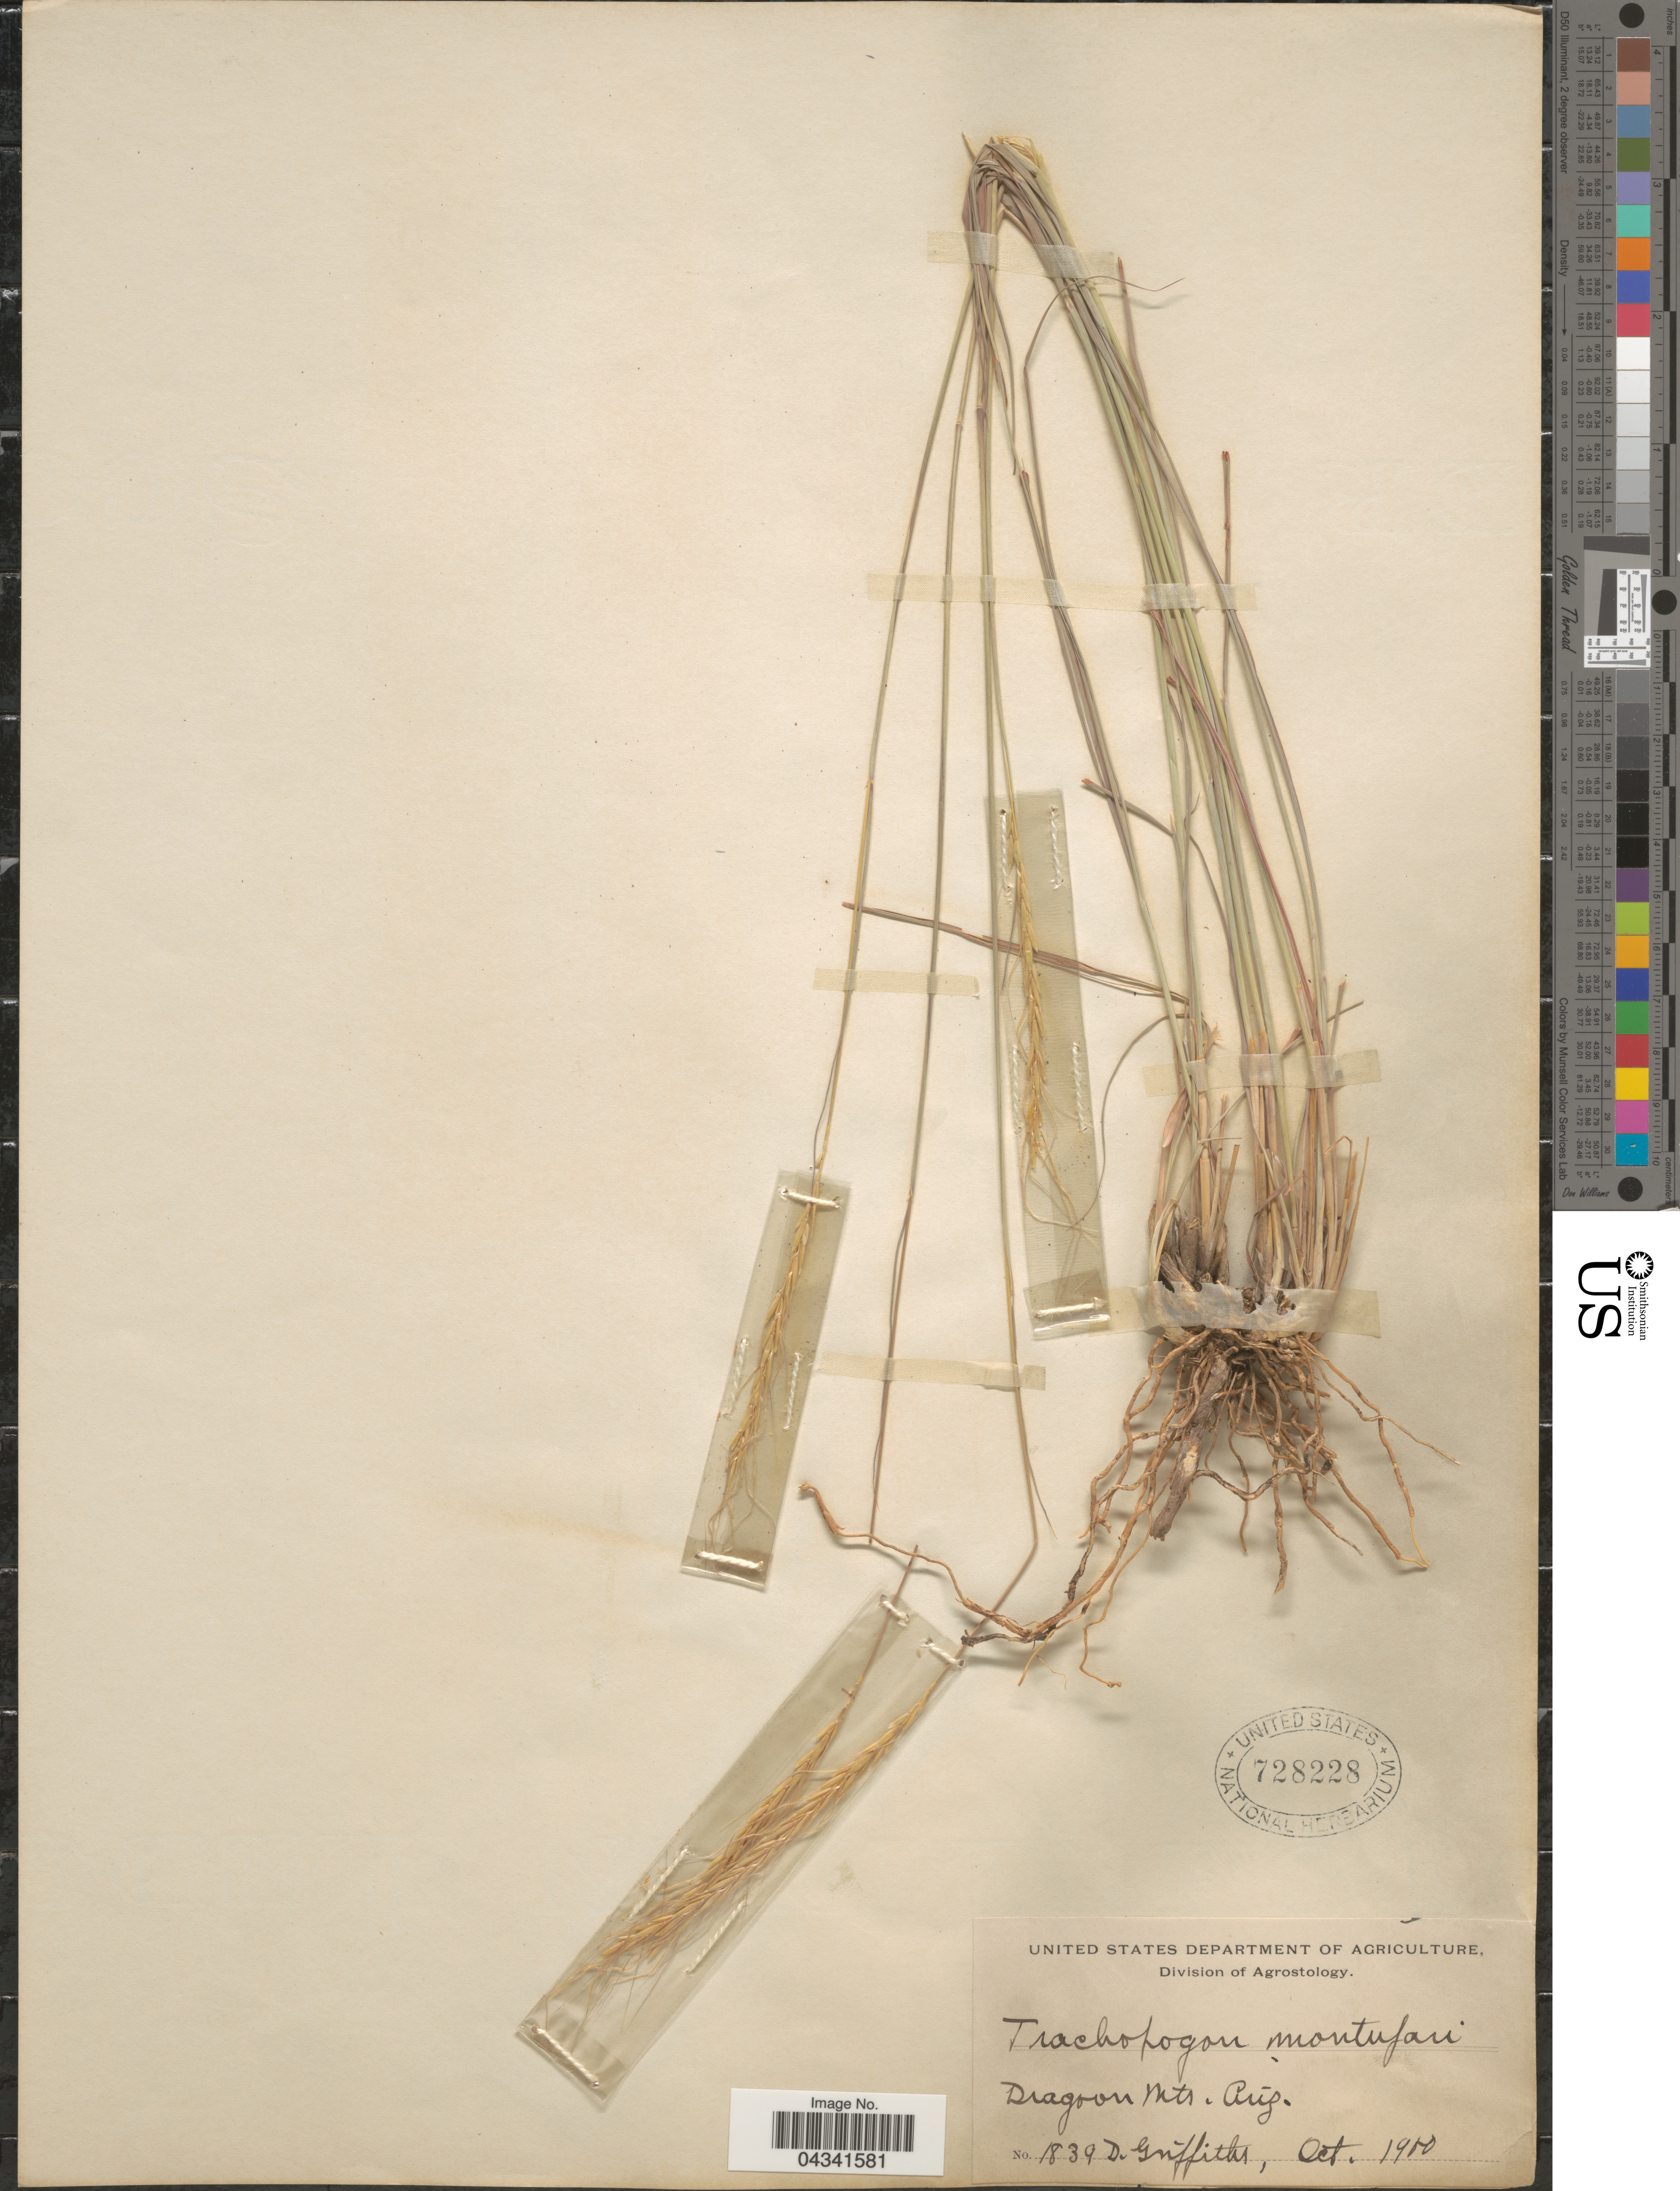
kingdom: Plantae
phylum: Tracheophyta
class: Liliopsida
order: Poales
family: Poaceae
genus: Trachypogon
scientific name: Trachypogon spicatus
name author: (L. f.) Kuntze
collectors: D. Griffiths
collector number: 1839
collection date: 1900-10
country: United States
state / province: Arizona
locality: Dragon Mts.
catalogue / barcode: US 728228